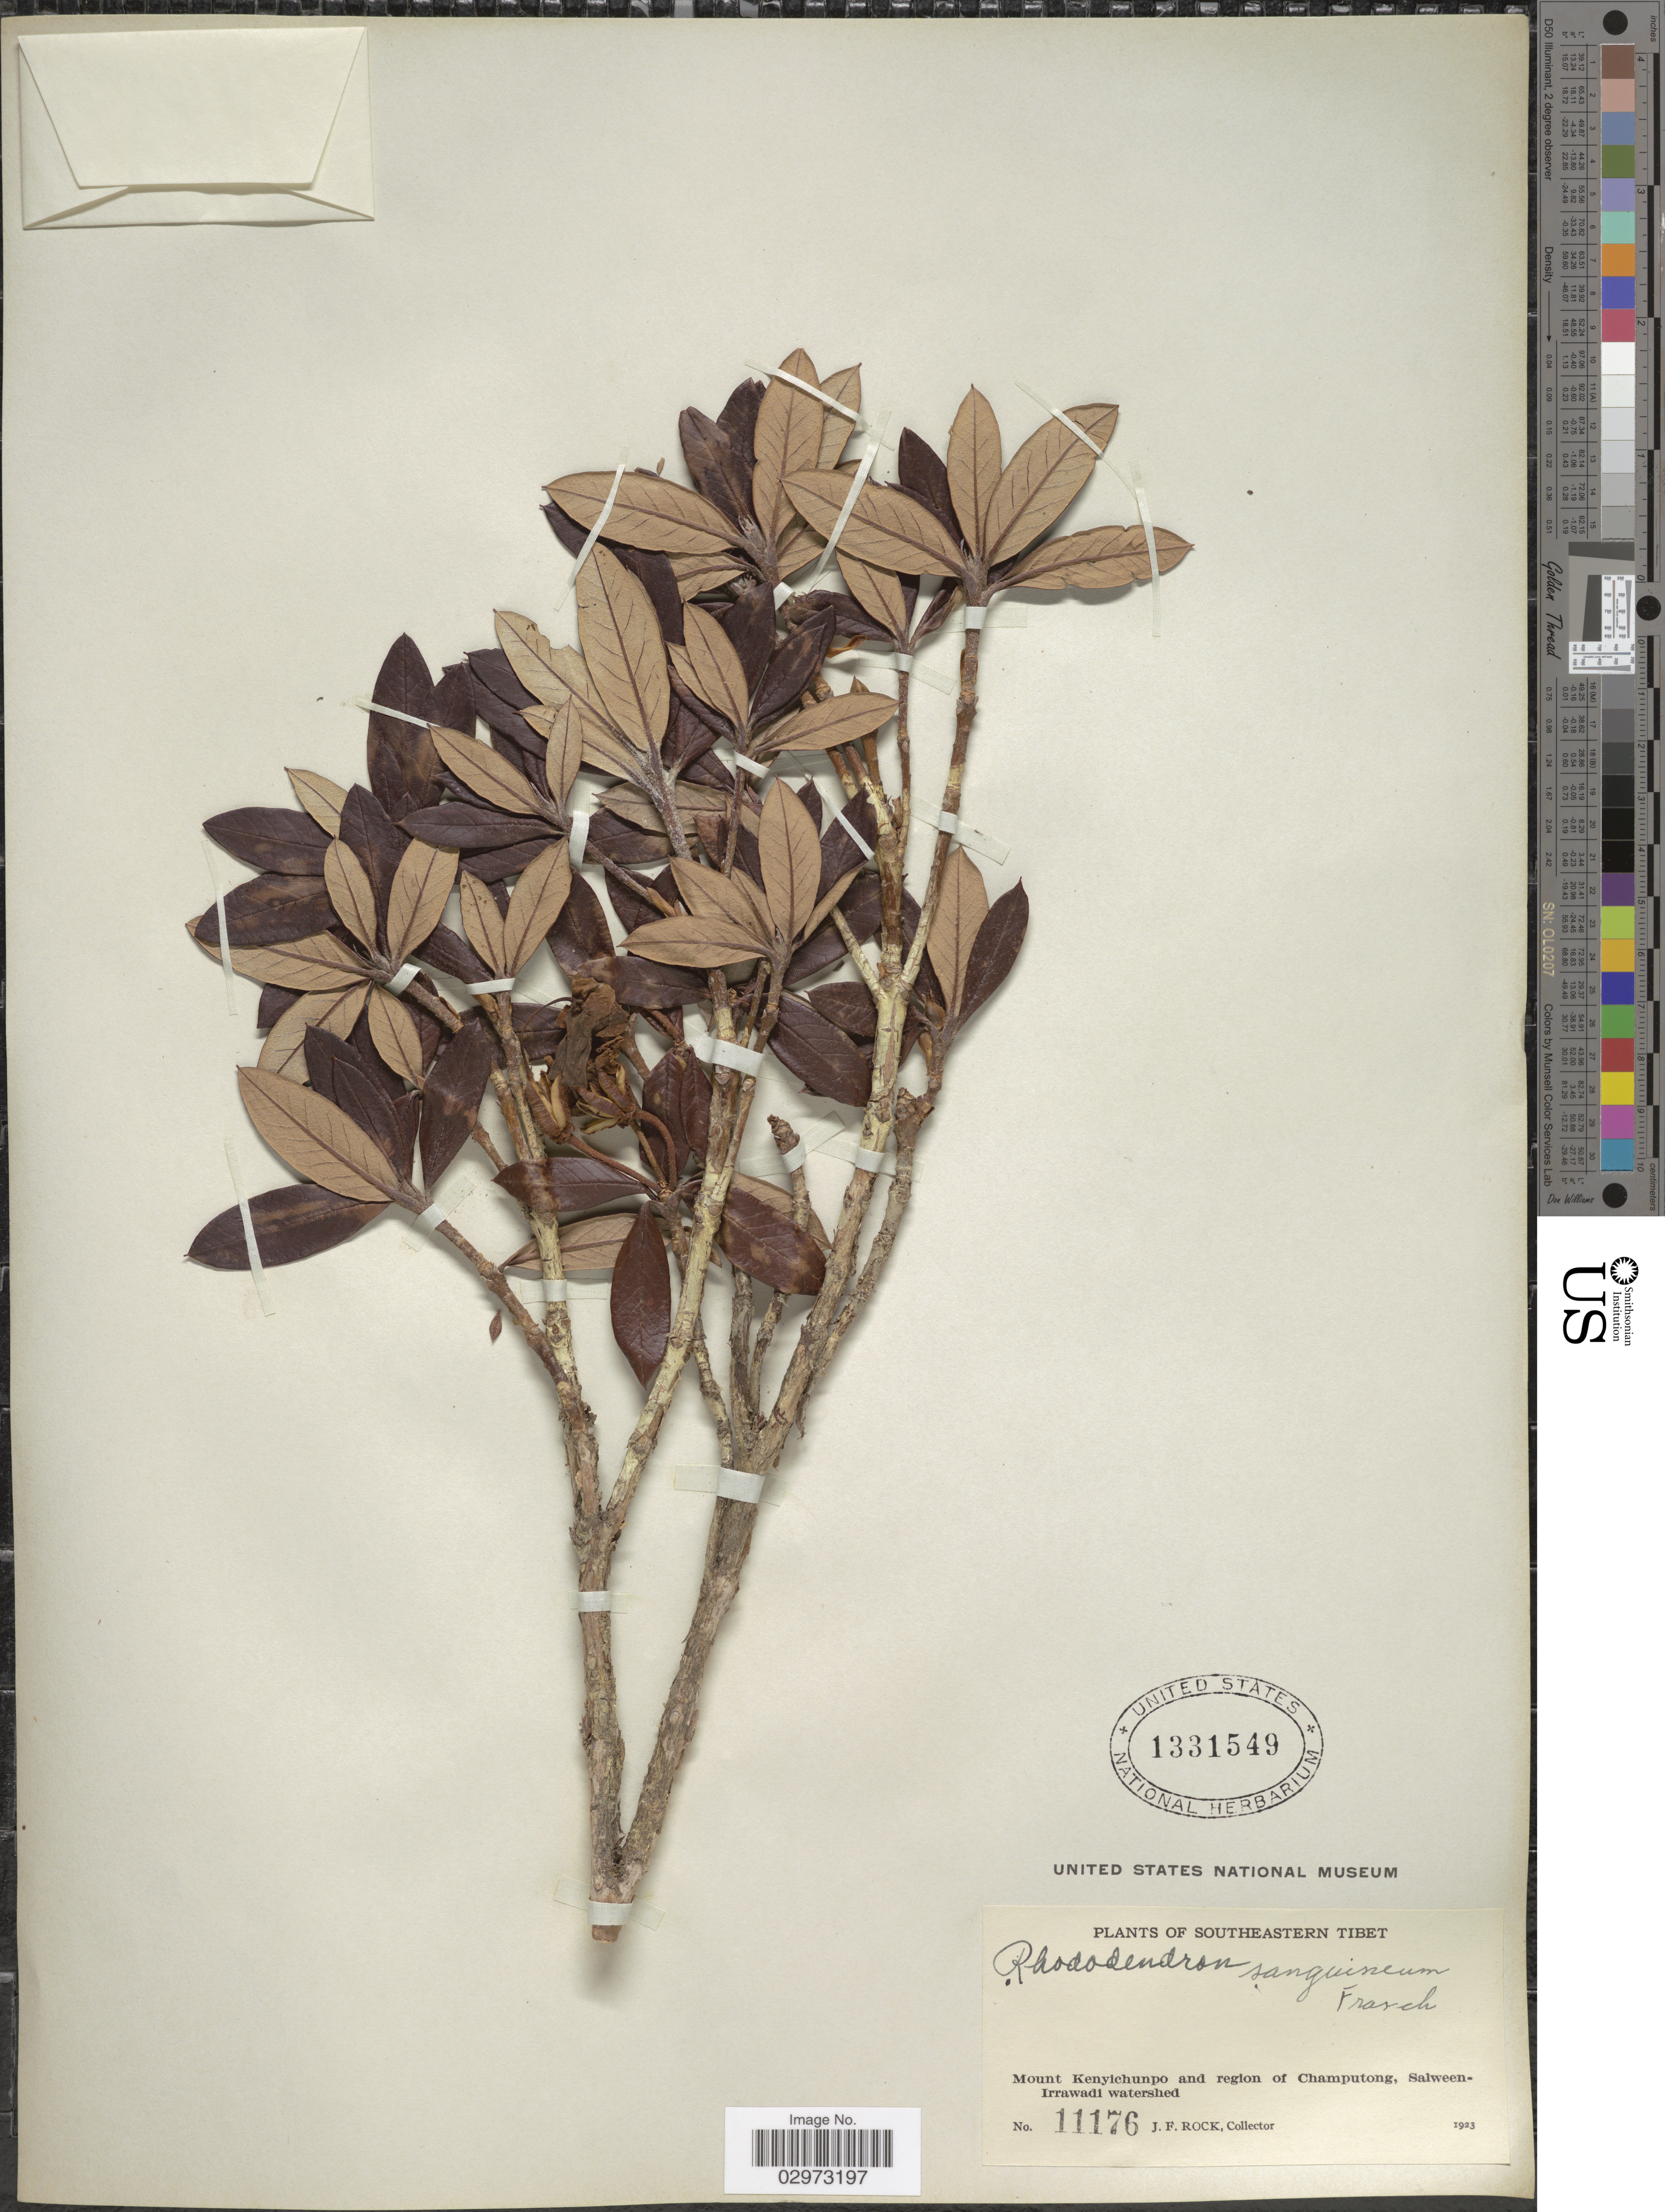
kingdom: Plantae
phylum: Tracheophyta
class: Magnoliopsida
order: Ericales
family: Ericaceae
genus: Rhododendron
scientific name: Rhododendron sanguineum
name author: Franch.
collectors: J. Rock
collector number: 11176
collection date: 1923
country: China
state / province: Xizang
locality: Southeastern Tibet. Mount Kenyichunpo and region of Champutong, Salween-Irrawadi watershed.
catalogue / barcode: US 1331549